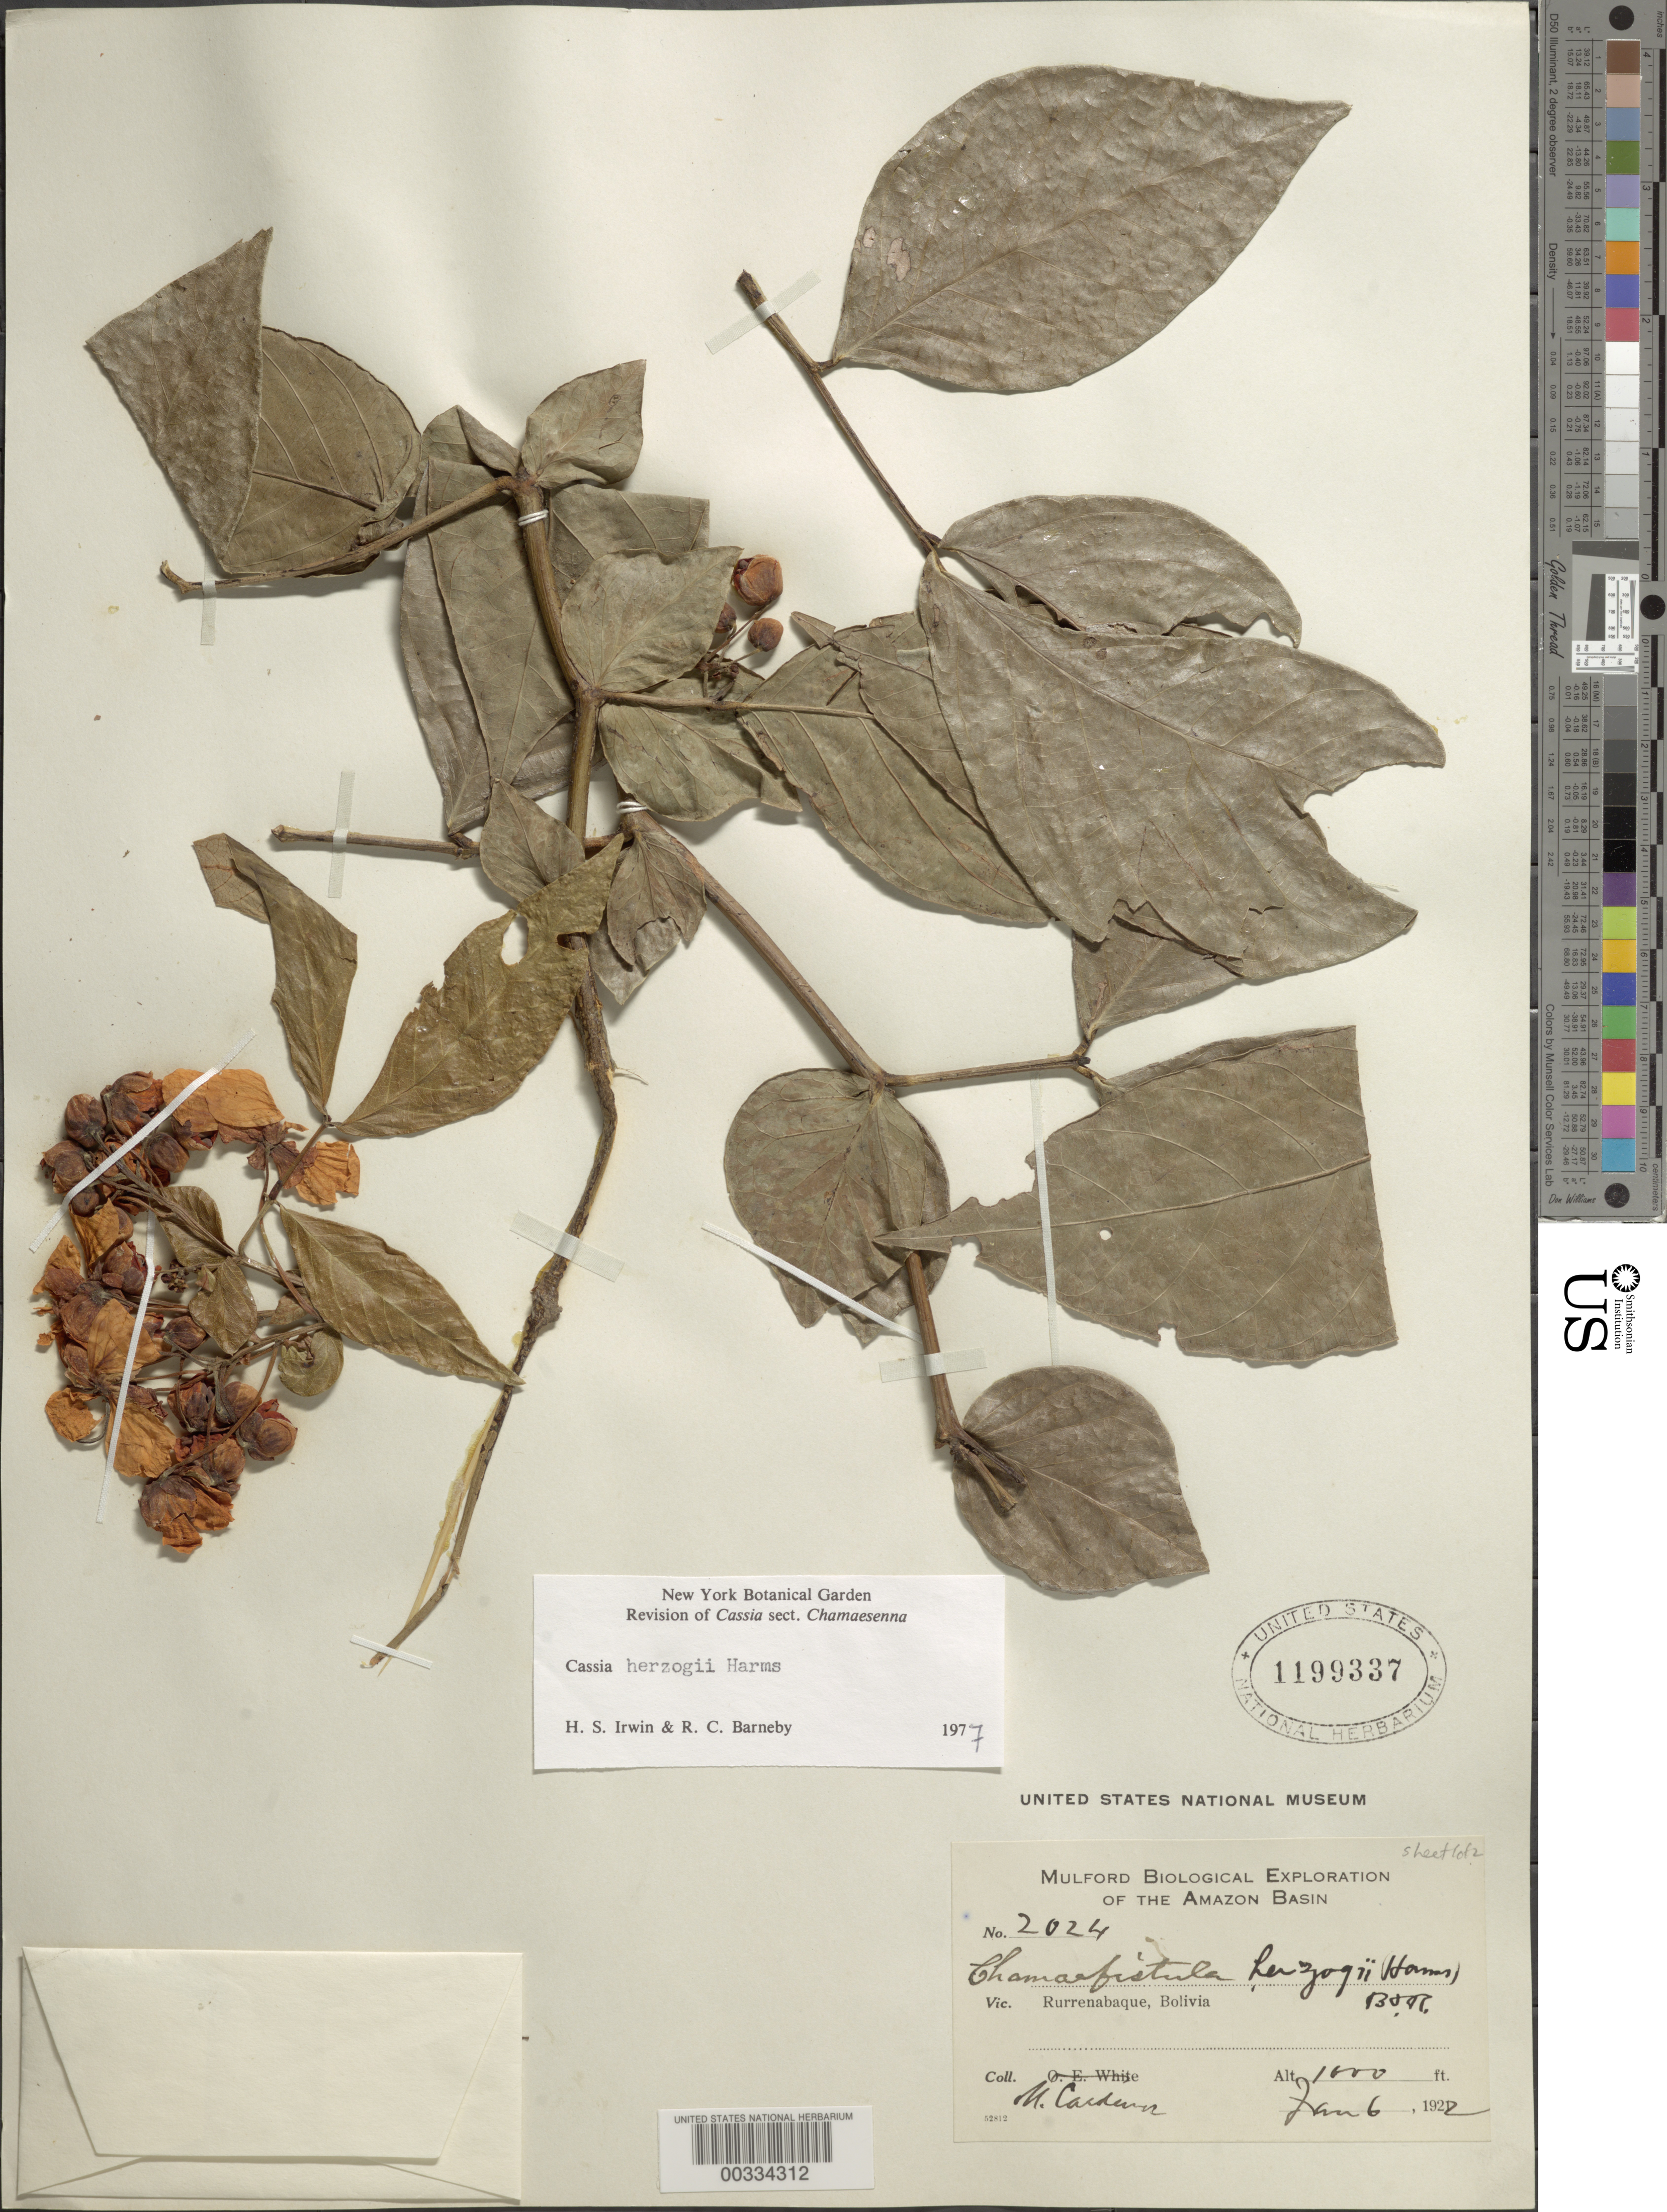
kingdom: Plantae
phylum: Tracheophyta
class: Magnoliopsida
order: Fabales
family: Fabaceae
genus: Senna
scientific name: Senna herzogii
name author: (Harms) H.S. Irwin & Barneby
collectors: M. Cárdenas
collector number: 2024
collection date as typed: Jan. 6, 1922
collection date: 1922-01-06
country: Bolivia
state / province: Beni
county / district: José Ballivián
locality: Rurrenabaque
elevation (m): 305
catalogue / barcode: US 1199337-2